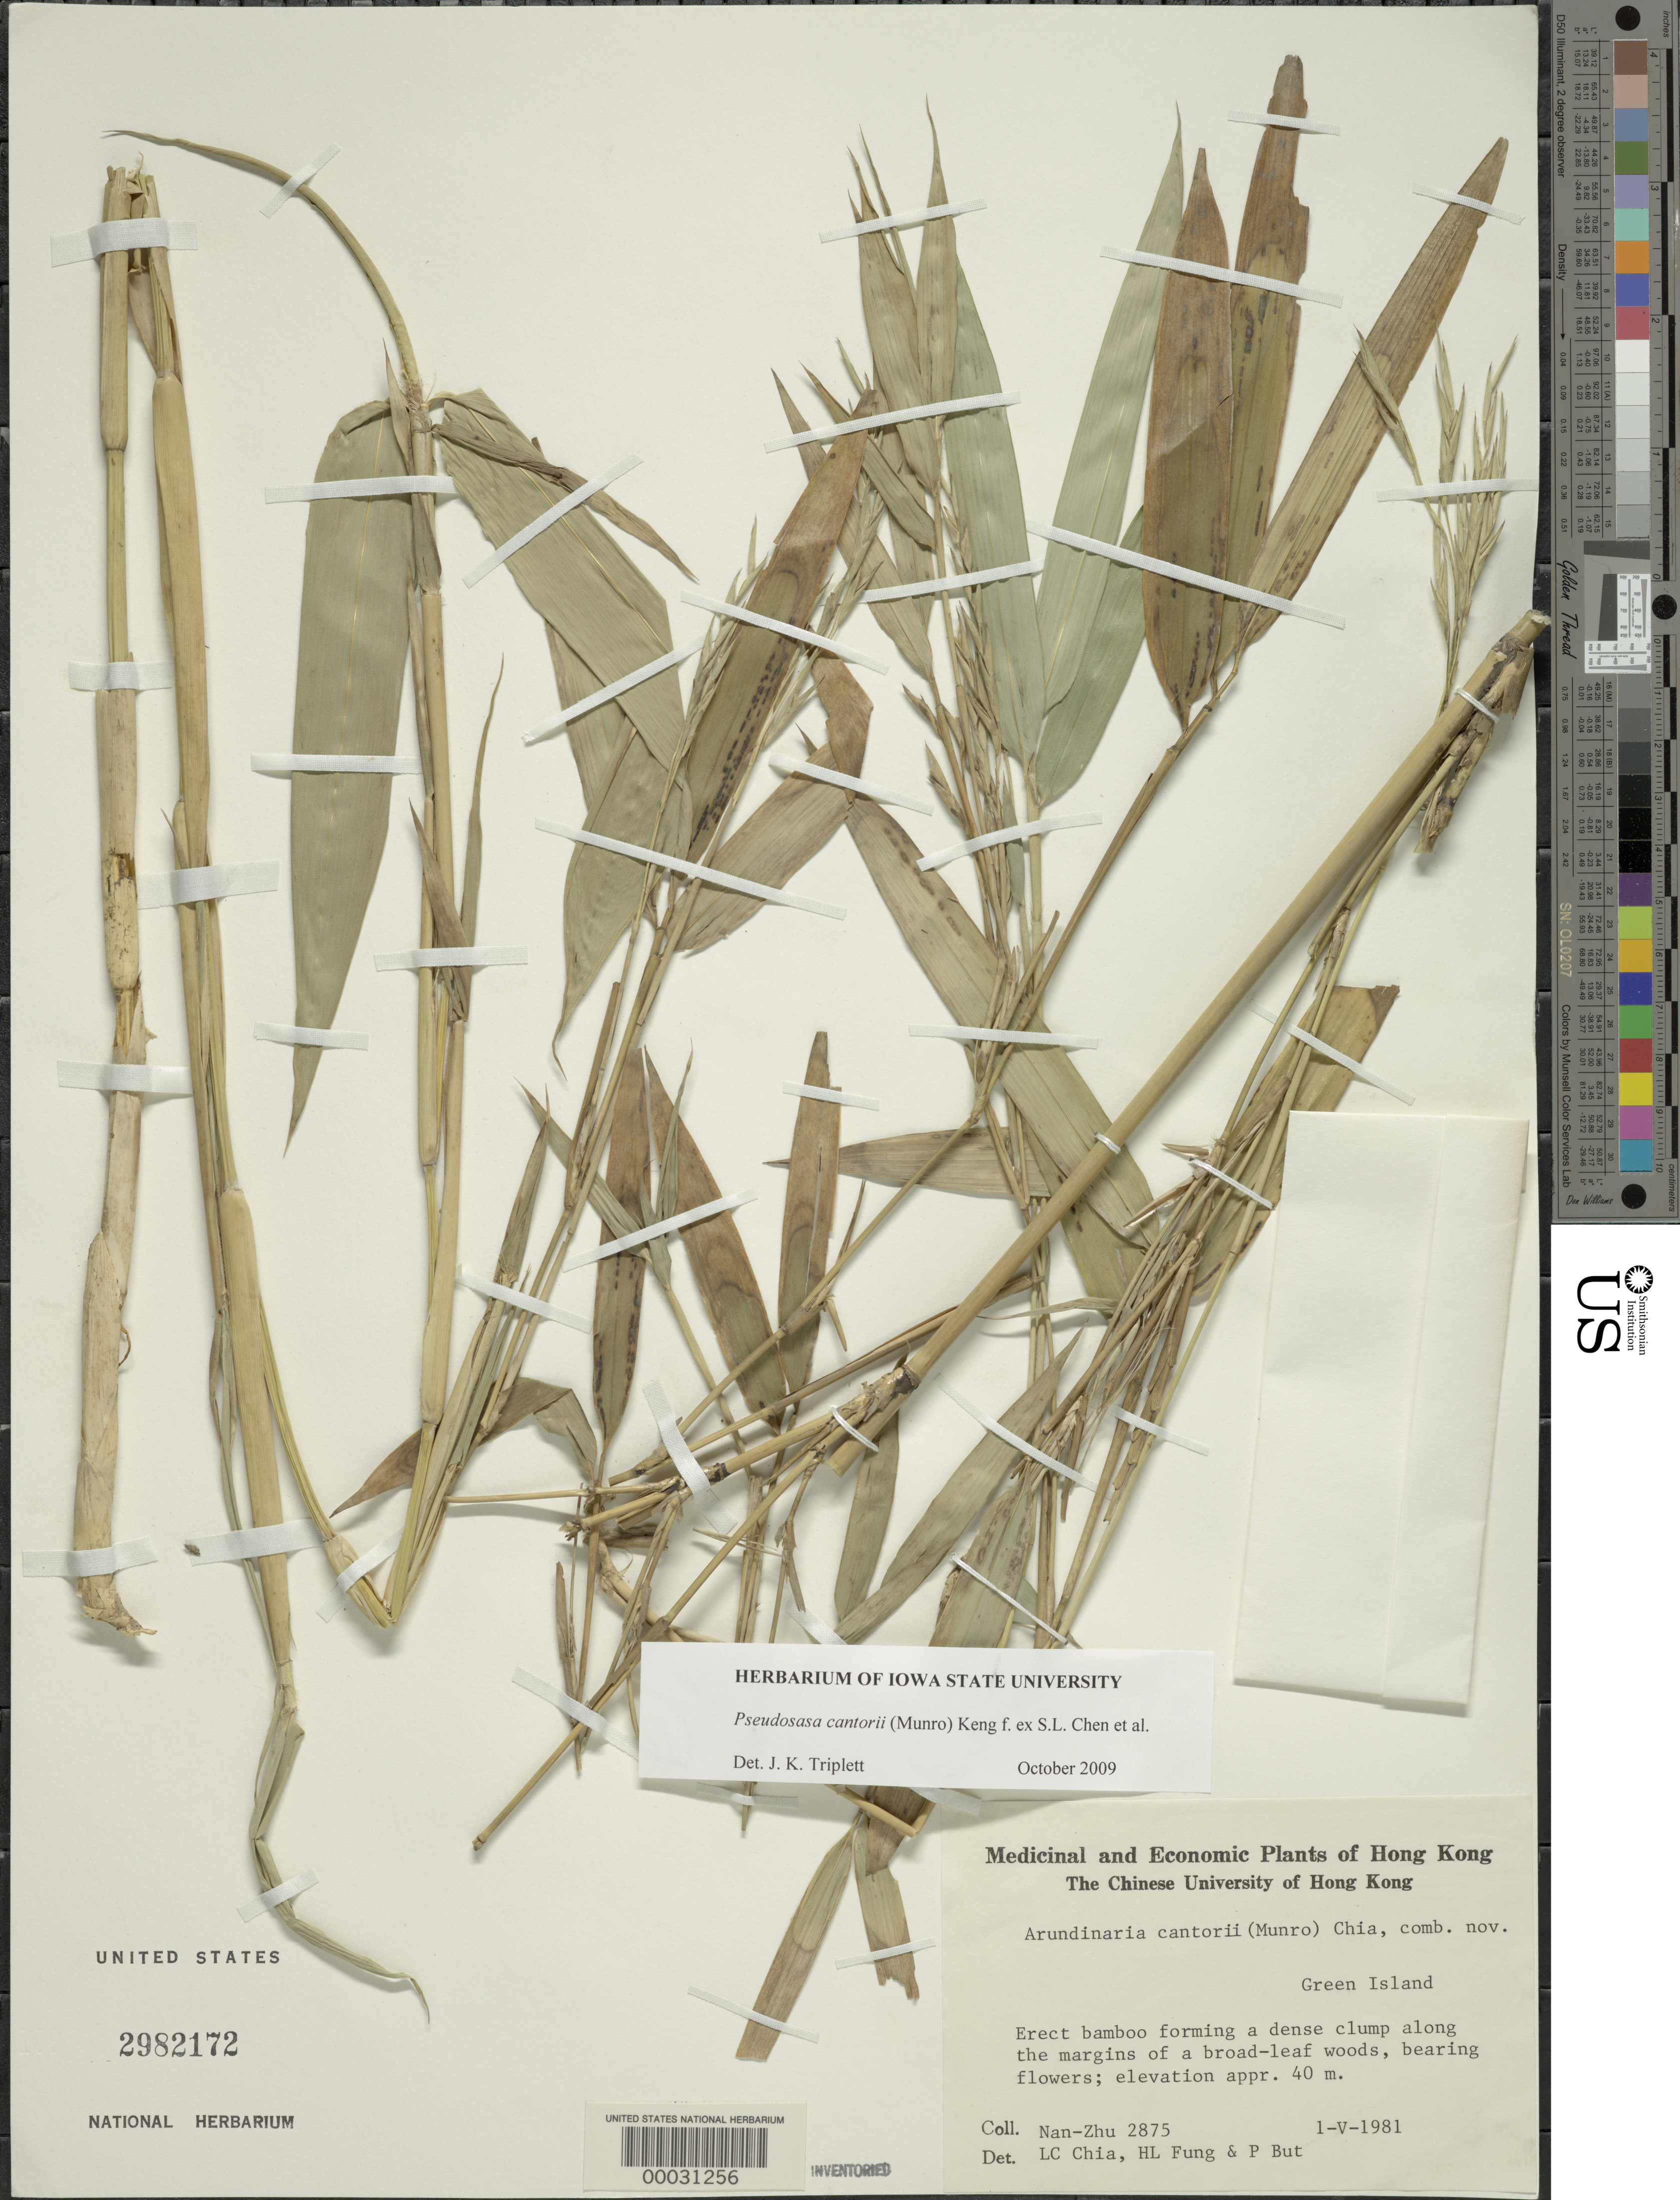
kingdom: Plantae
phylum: Tracheophyta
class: Liliopsida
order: Poales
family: Poaceae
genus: Pseudosasa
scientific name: Pseudosasa cantorii (Munro) Keng f. ex S.L. Chen et al.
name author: (Munro) Keng f. ex S.L. Chen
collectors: N. Zhu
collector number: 2875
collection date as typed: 01 May 1981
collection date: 1981-05-01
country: China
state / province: Hong Kong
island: Green I.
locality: Green island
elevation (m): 40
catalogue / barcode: US 2982172